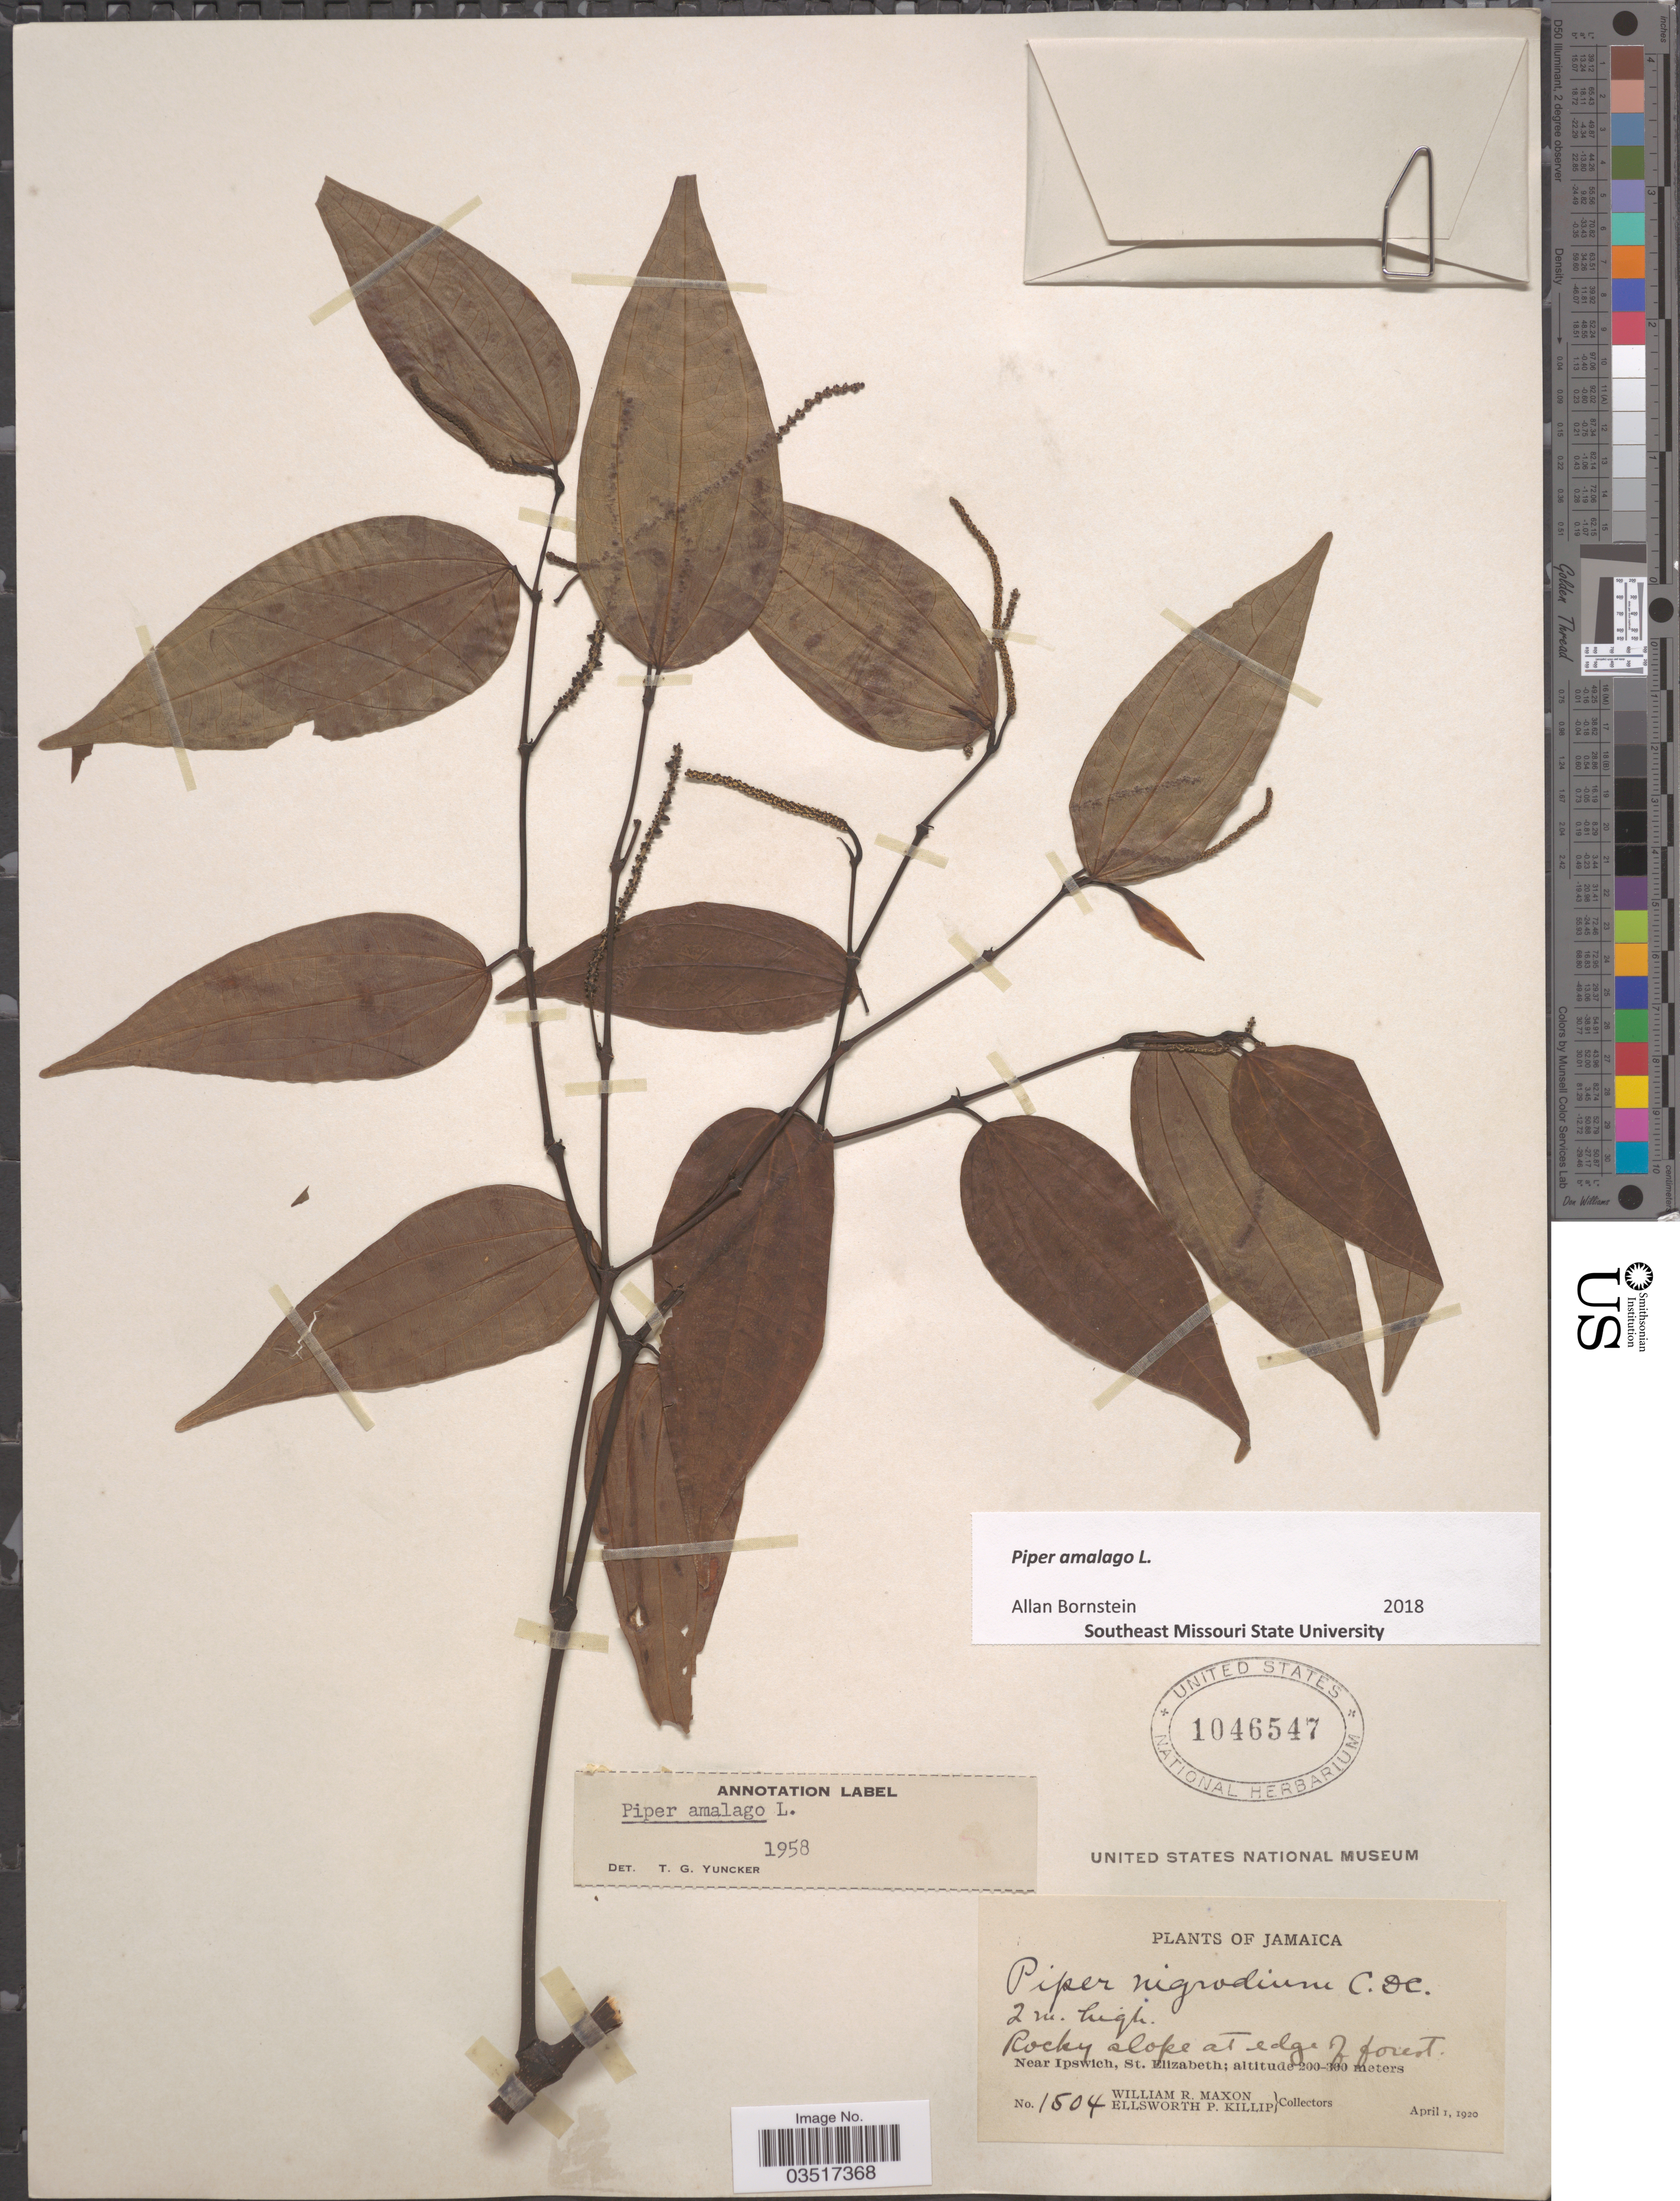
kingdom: Plantae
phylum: Tracheophyta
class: Magnoliopsida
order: Piperales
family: Piperaceae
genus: Piper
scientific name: Piper amalago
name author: L.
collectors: W. R. Maxon & E. P. Killip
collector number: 1504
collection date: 1920-04-01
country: Jamaica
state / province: Saint Elizabeth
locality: Rocky slope at edge of forest. Near Ipswich.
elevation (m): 200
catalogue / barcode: US 1046547